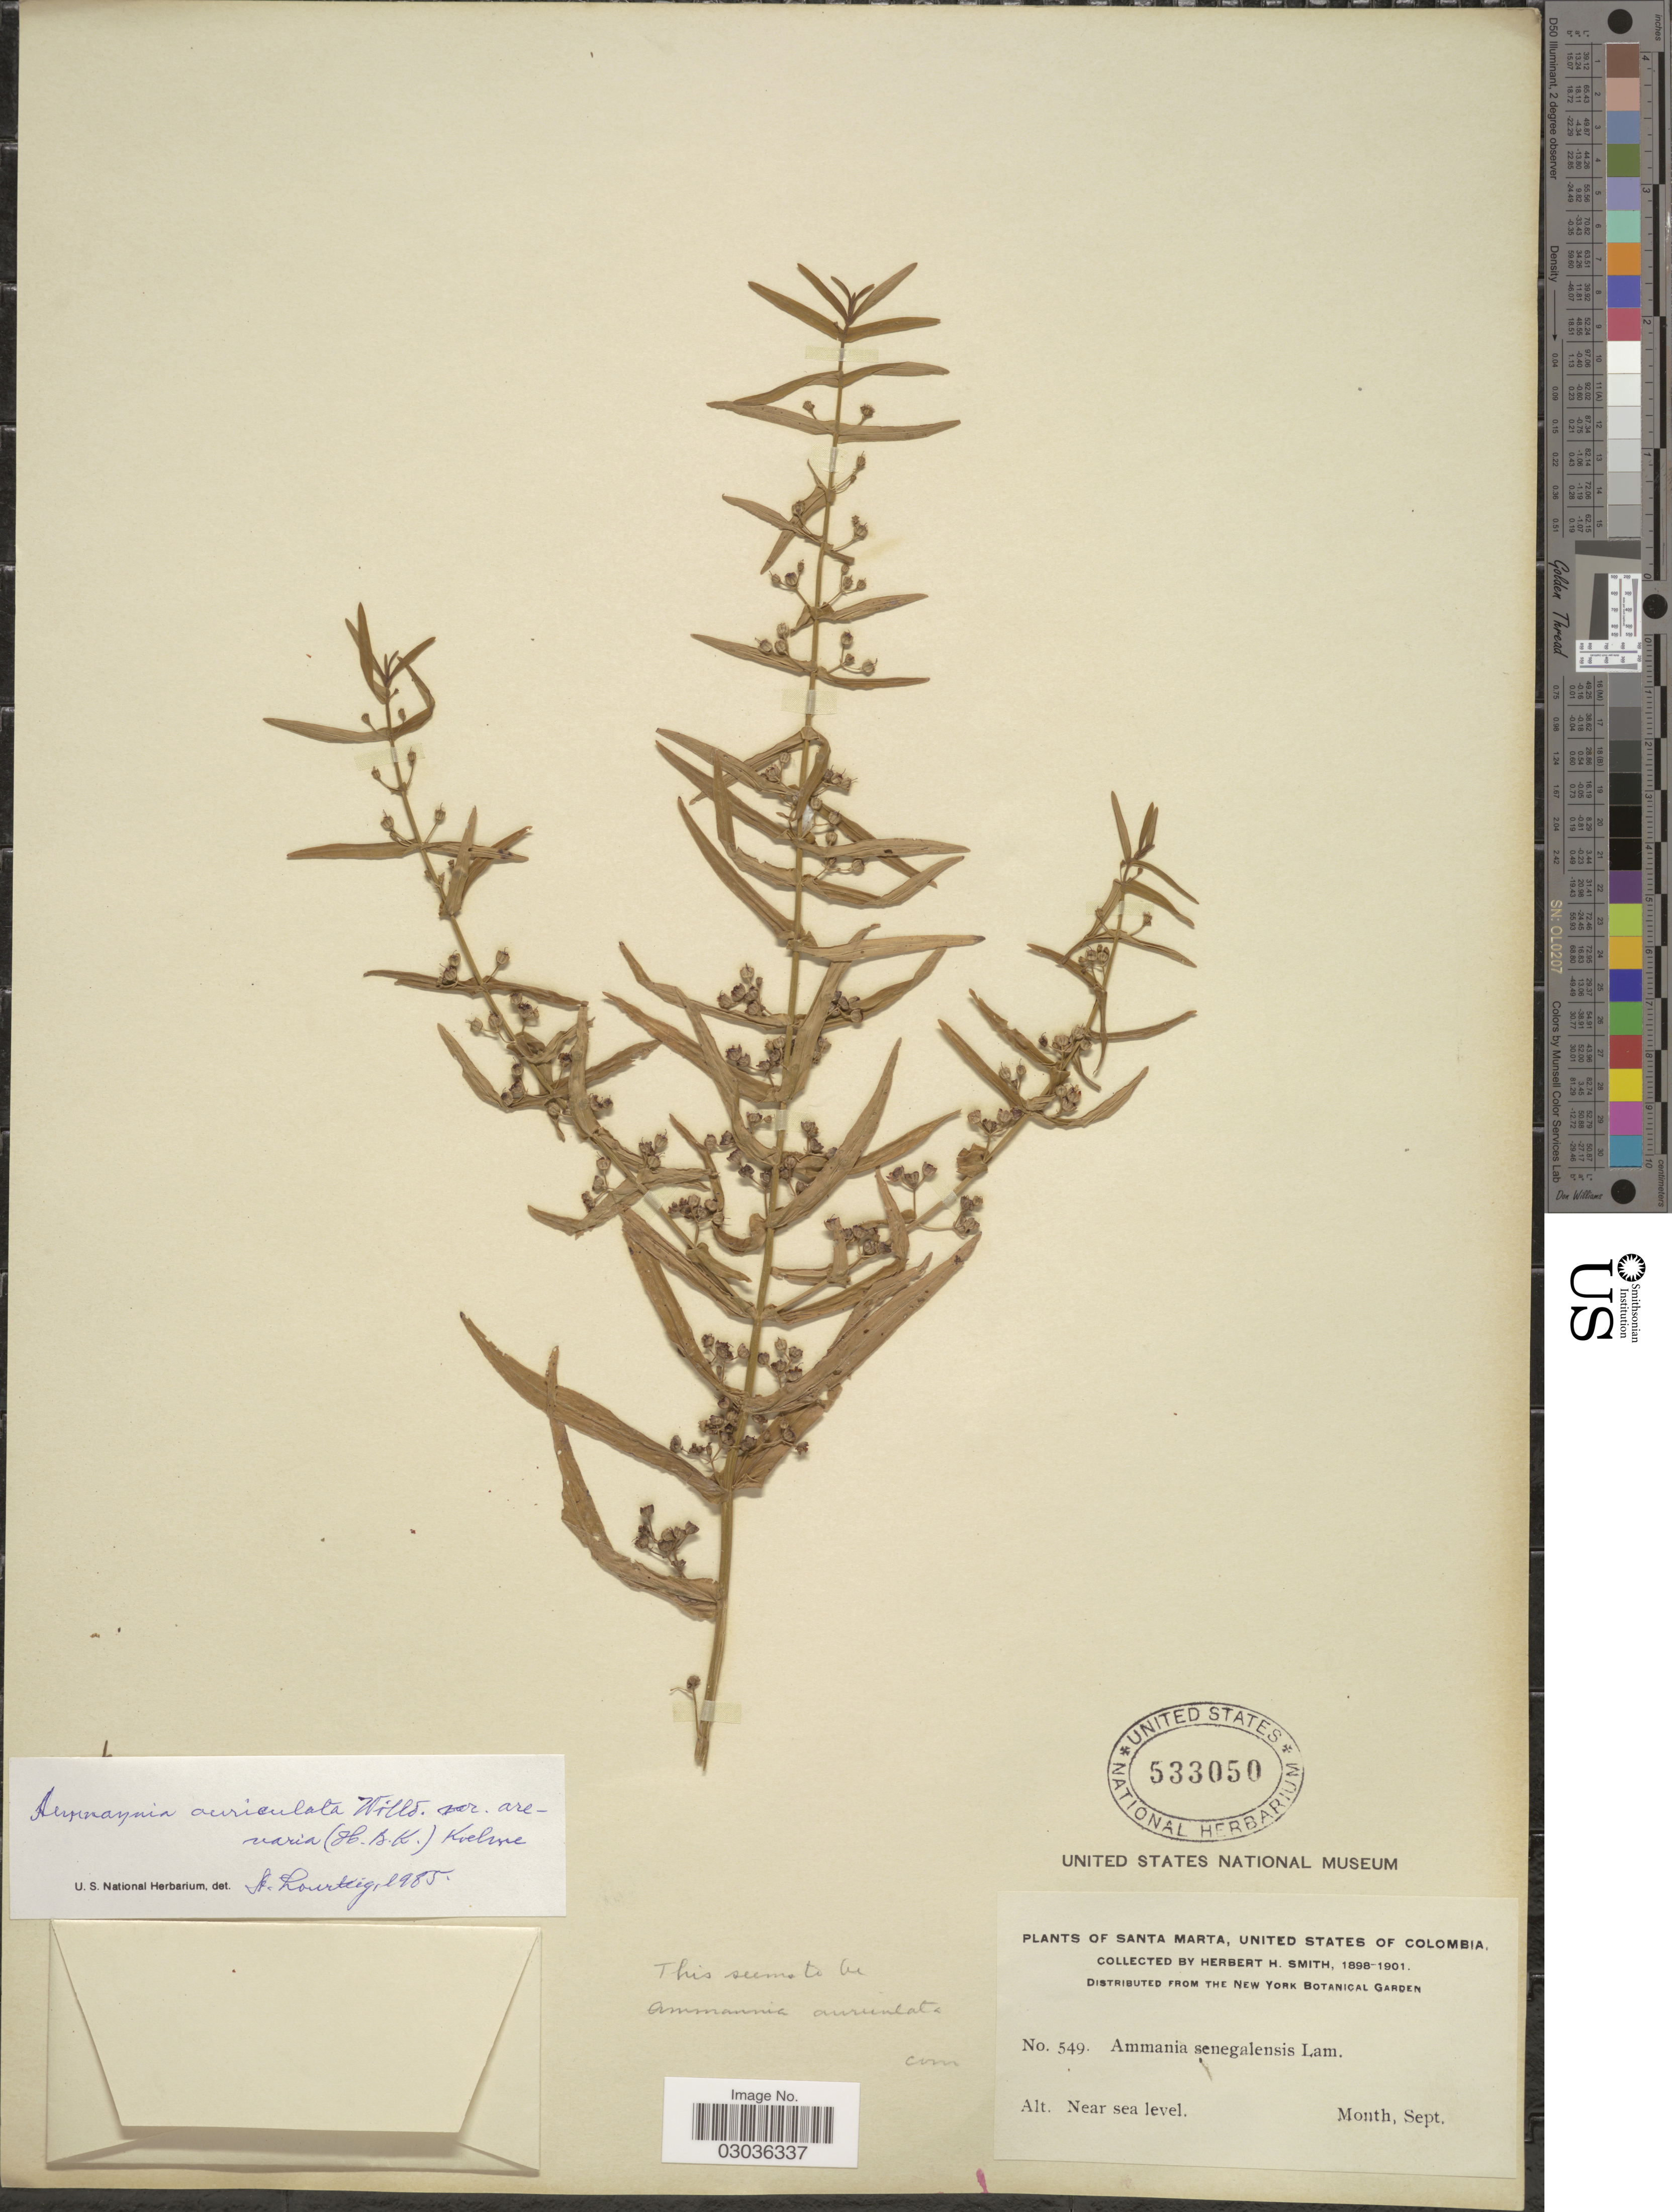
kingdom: Plantae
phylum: Tracheophyta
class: Magnoliopsida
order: Myrtales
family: Lythraceae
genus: Ammannia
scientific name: Ammannia auriculata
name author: Willd.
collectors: Herbert H. Smith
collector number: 549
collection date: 1898-09/1901-09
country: Colombia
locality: Santa Marta, United States of Colombia.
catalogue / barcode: US 533050